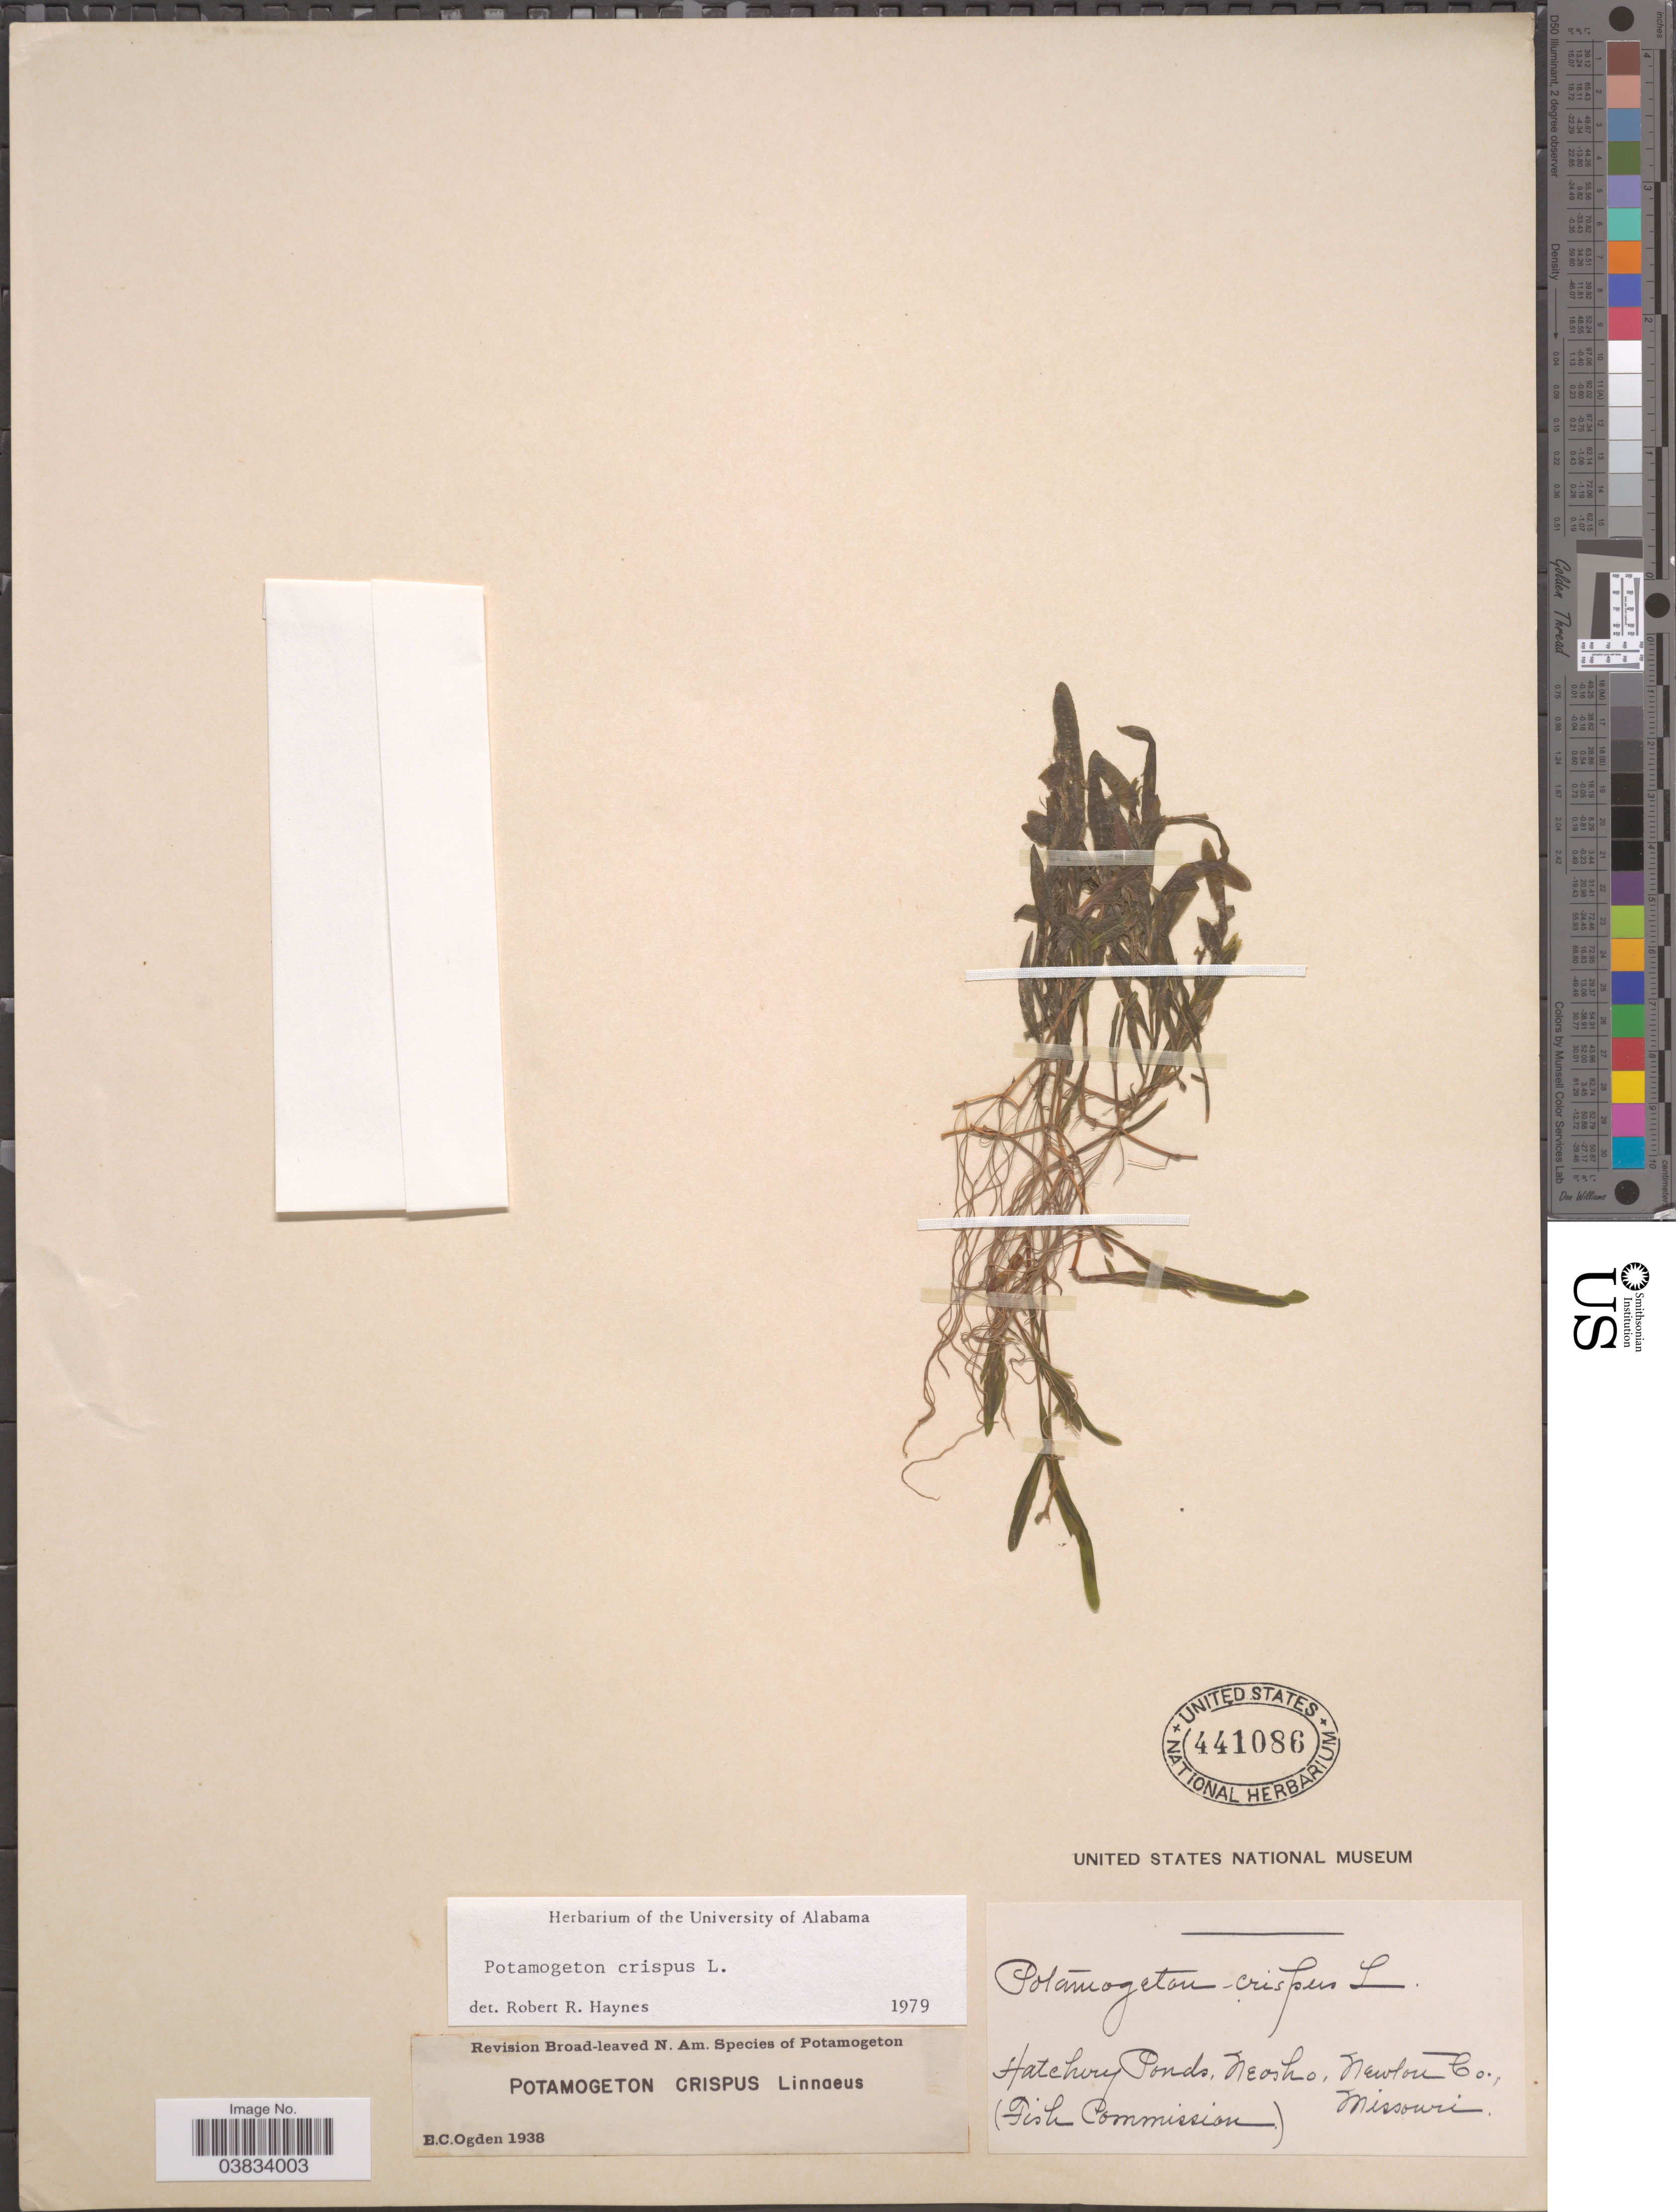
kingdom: Plantae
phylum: Tracheophyta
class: Liliopsida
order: Alismatales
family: Potamogetonaceae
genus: Potamogeton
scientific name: Potamogeton crispus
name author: L.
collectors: Fish Commission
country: United States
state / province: Missouri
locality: Hatchery Ponds, Neosho, Newton Co.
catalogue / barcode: US 441086